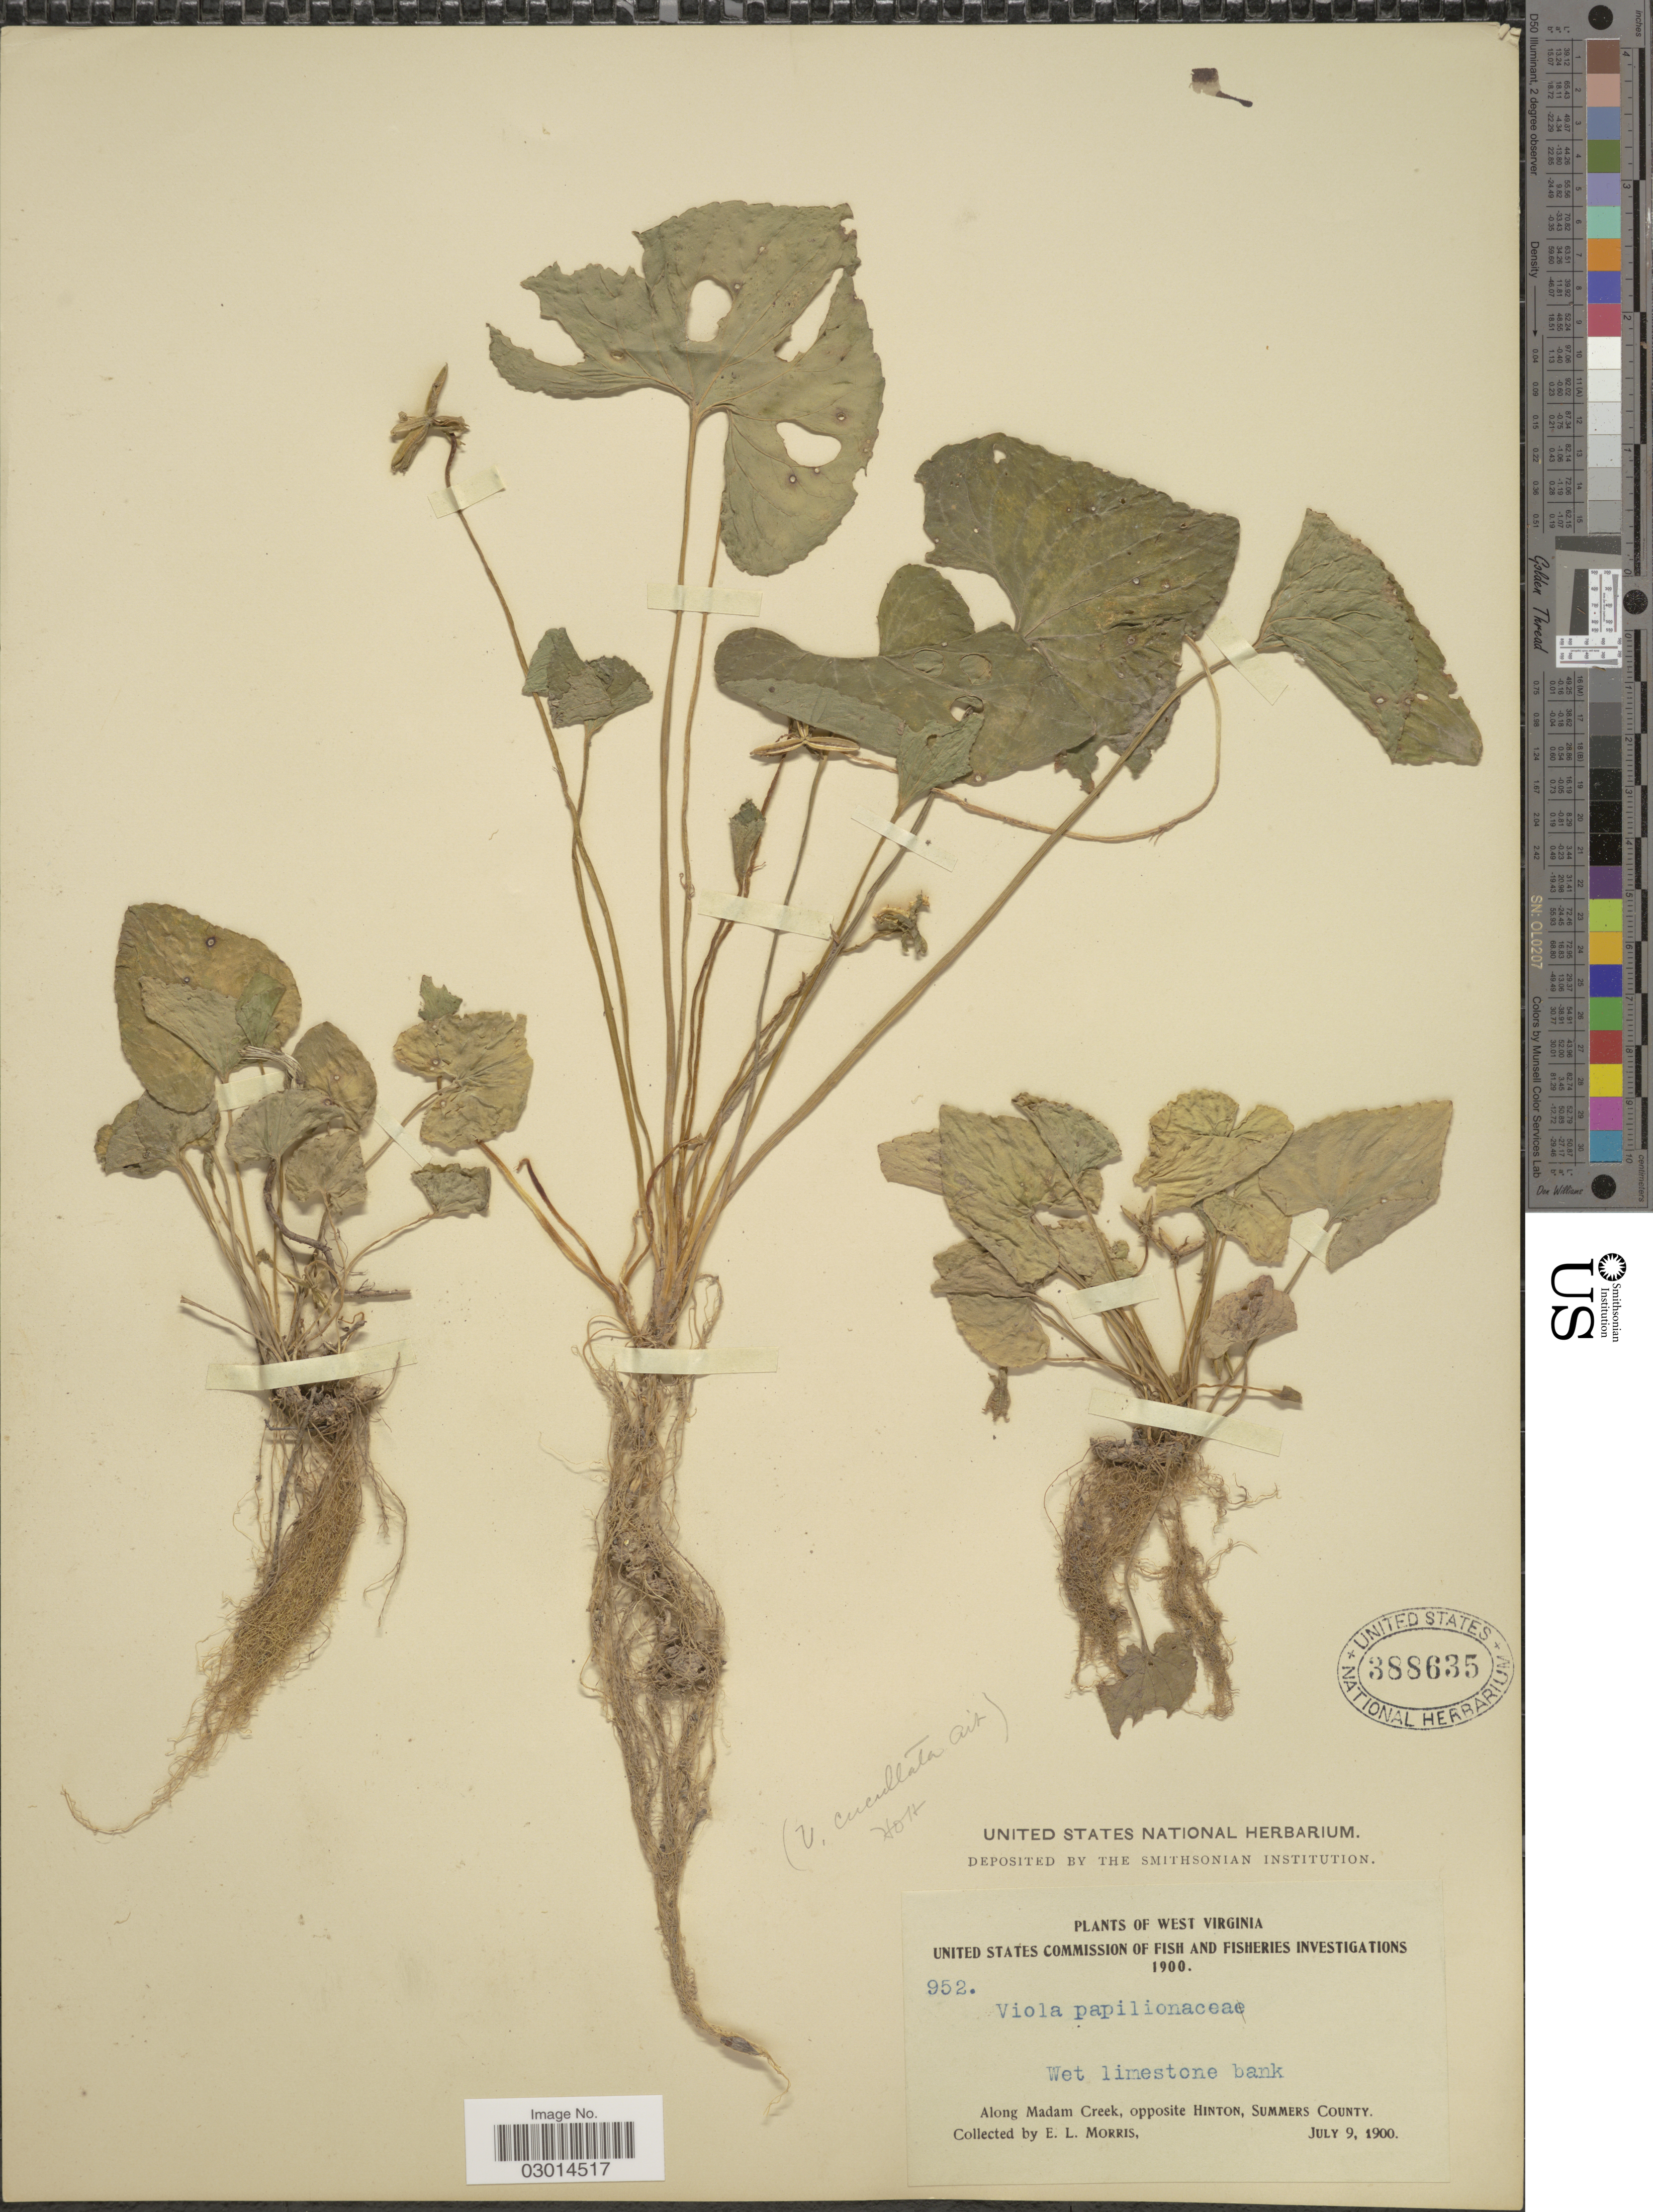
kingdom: Plantae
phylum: Tracheophyta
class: Magnoliopsida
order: Malpighiales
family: Violaceae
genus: Viola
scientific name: Viola cucullata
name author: Aiton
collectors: E. Morris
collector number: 952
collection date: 1900-07-09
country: United States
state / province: West Virginia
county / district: Summers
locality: Along Madam Creek, opposite Hinton, Summers County.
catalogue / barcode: US 388635